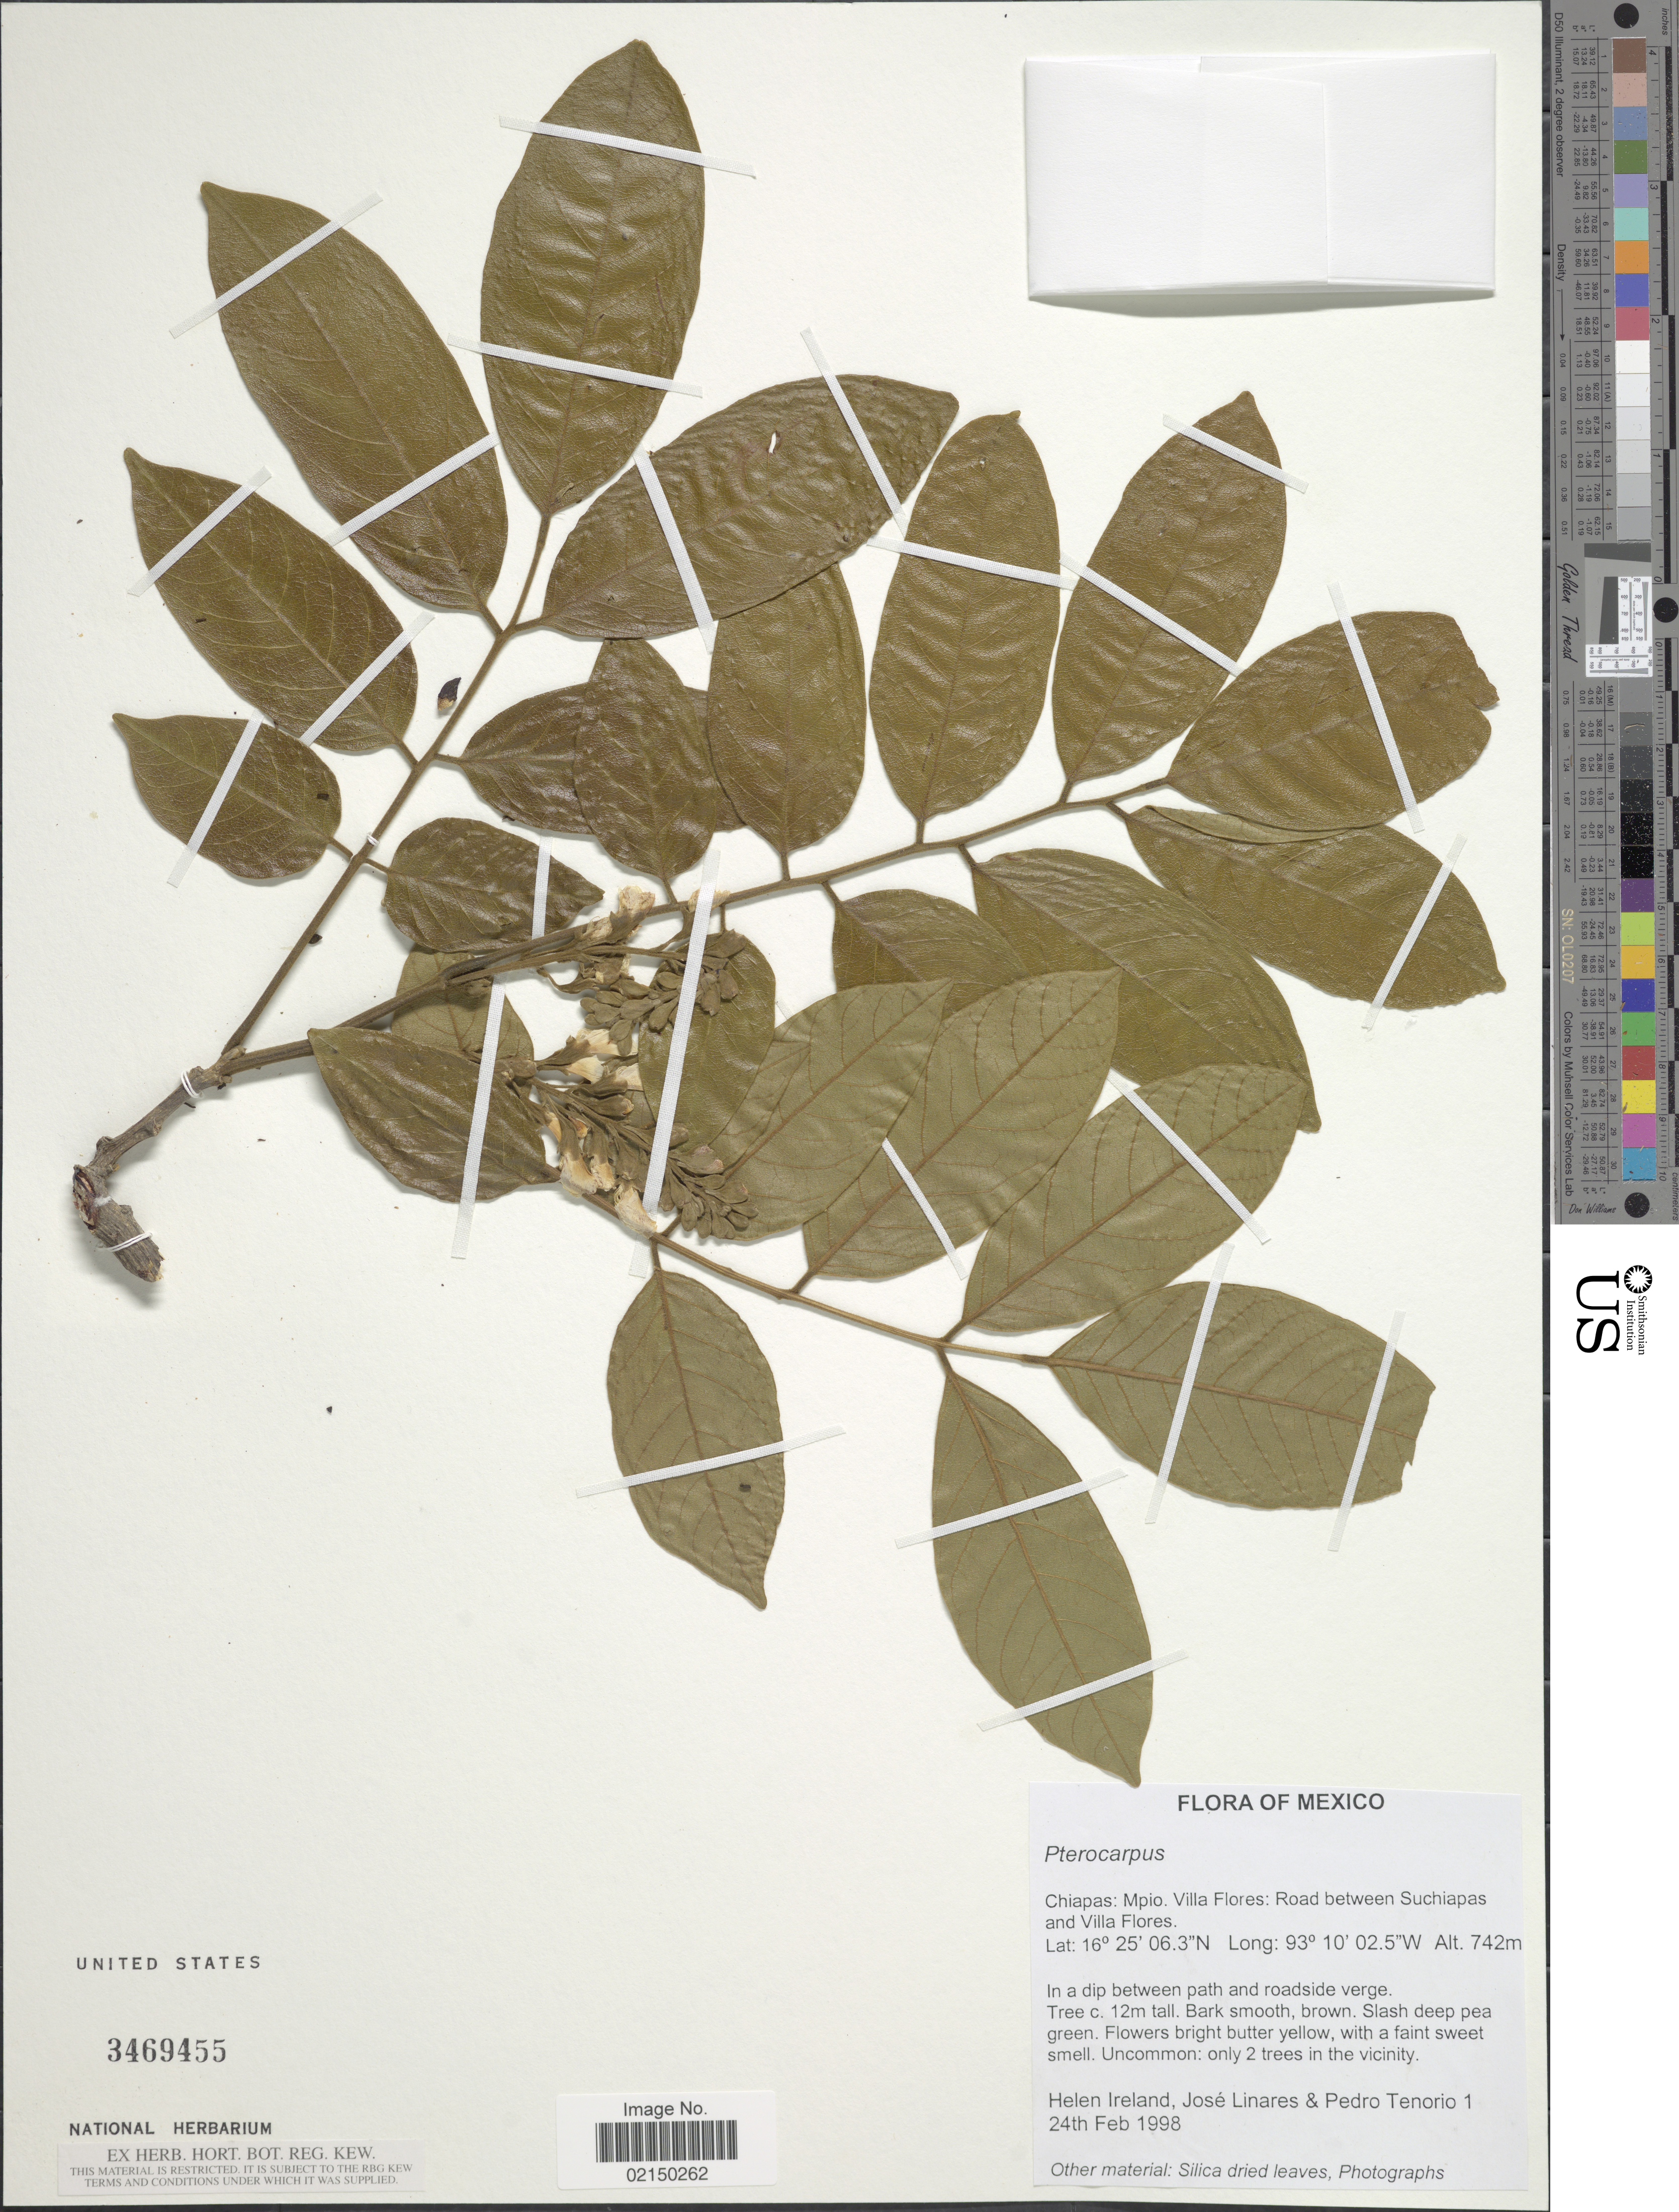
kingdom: Plantae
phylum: Tracheophyta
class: Magnoliopsida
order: Fabales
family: Fabaceae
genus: Pterocarpus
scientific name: Pterocarpus sp.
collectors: H. E. Ireland, J. Linares & P. Tenorio L.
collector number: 1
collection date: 1998-02-24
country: Mexico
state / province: Chiapas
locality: Mpio. Villa Flores: Road between Suchiapas and Villa Flores, in a dip between path and roadside verge.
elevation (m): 742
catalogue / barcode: US 3469455